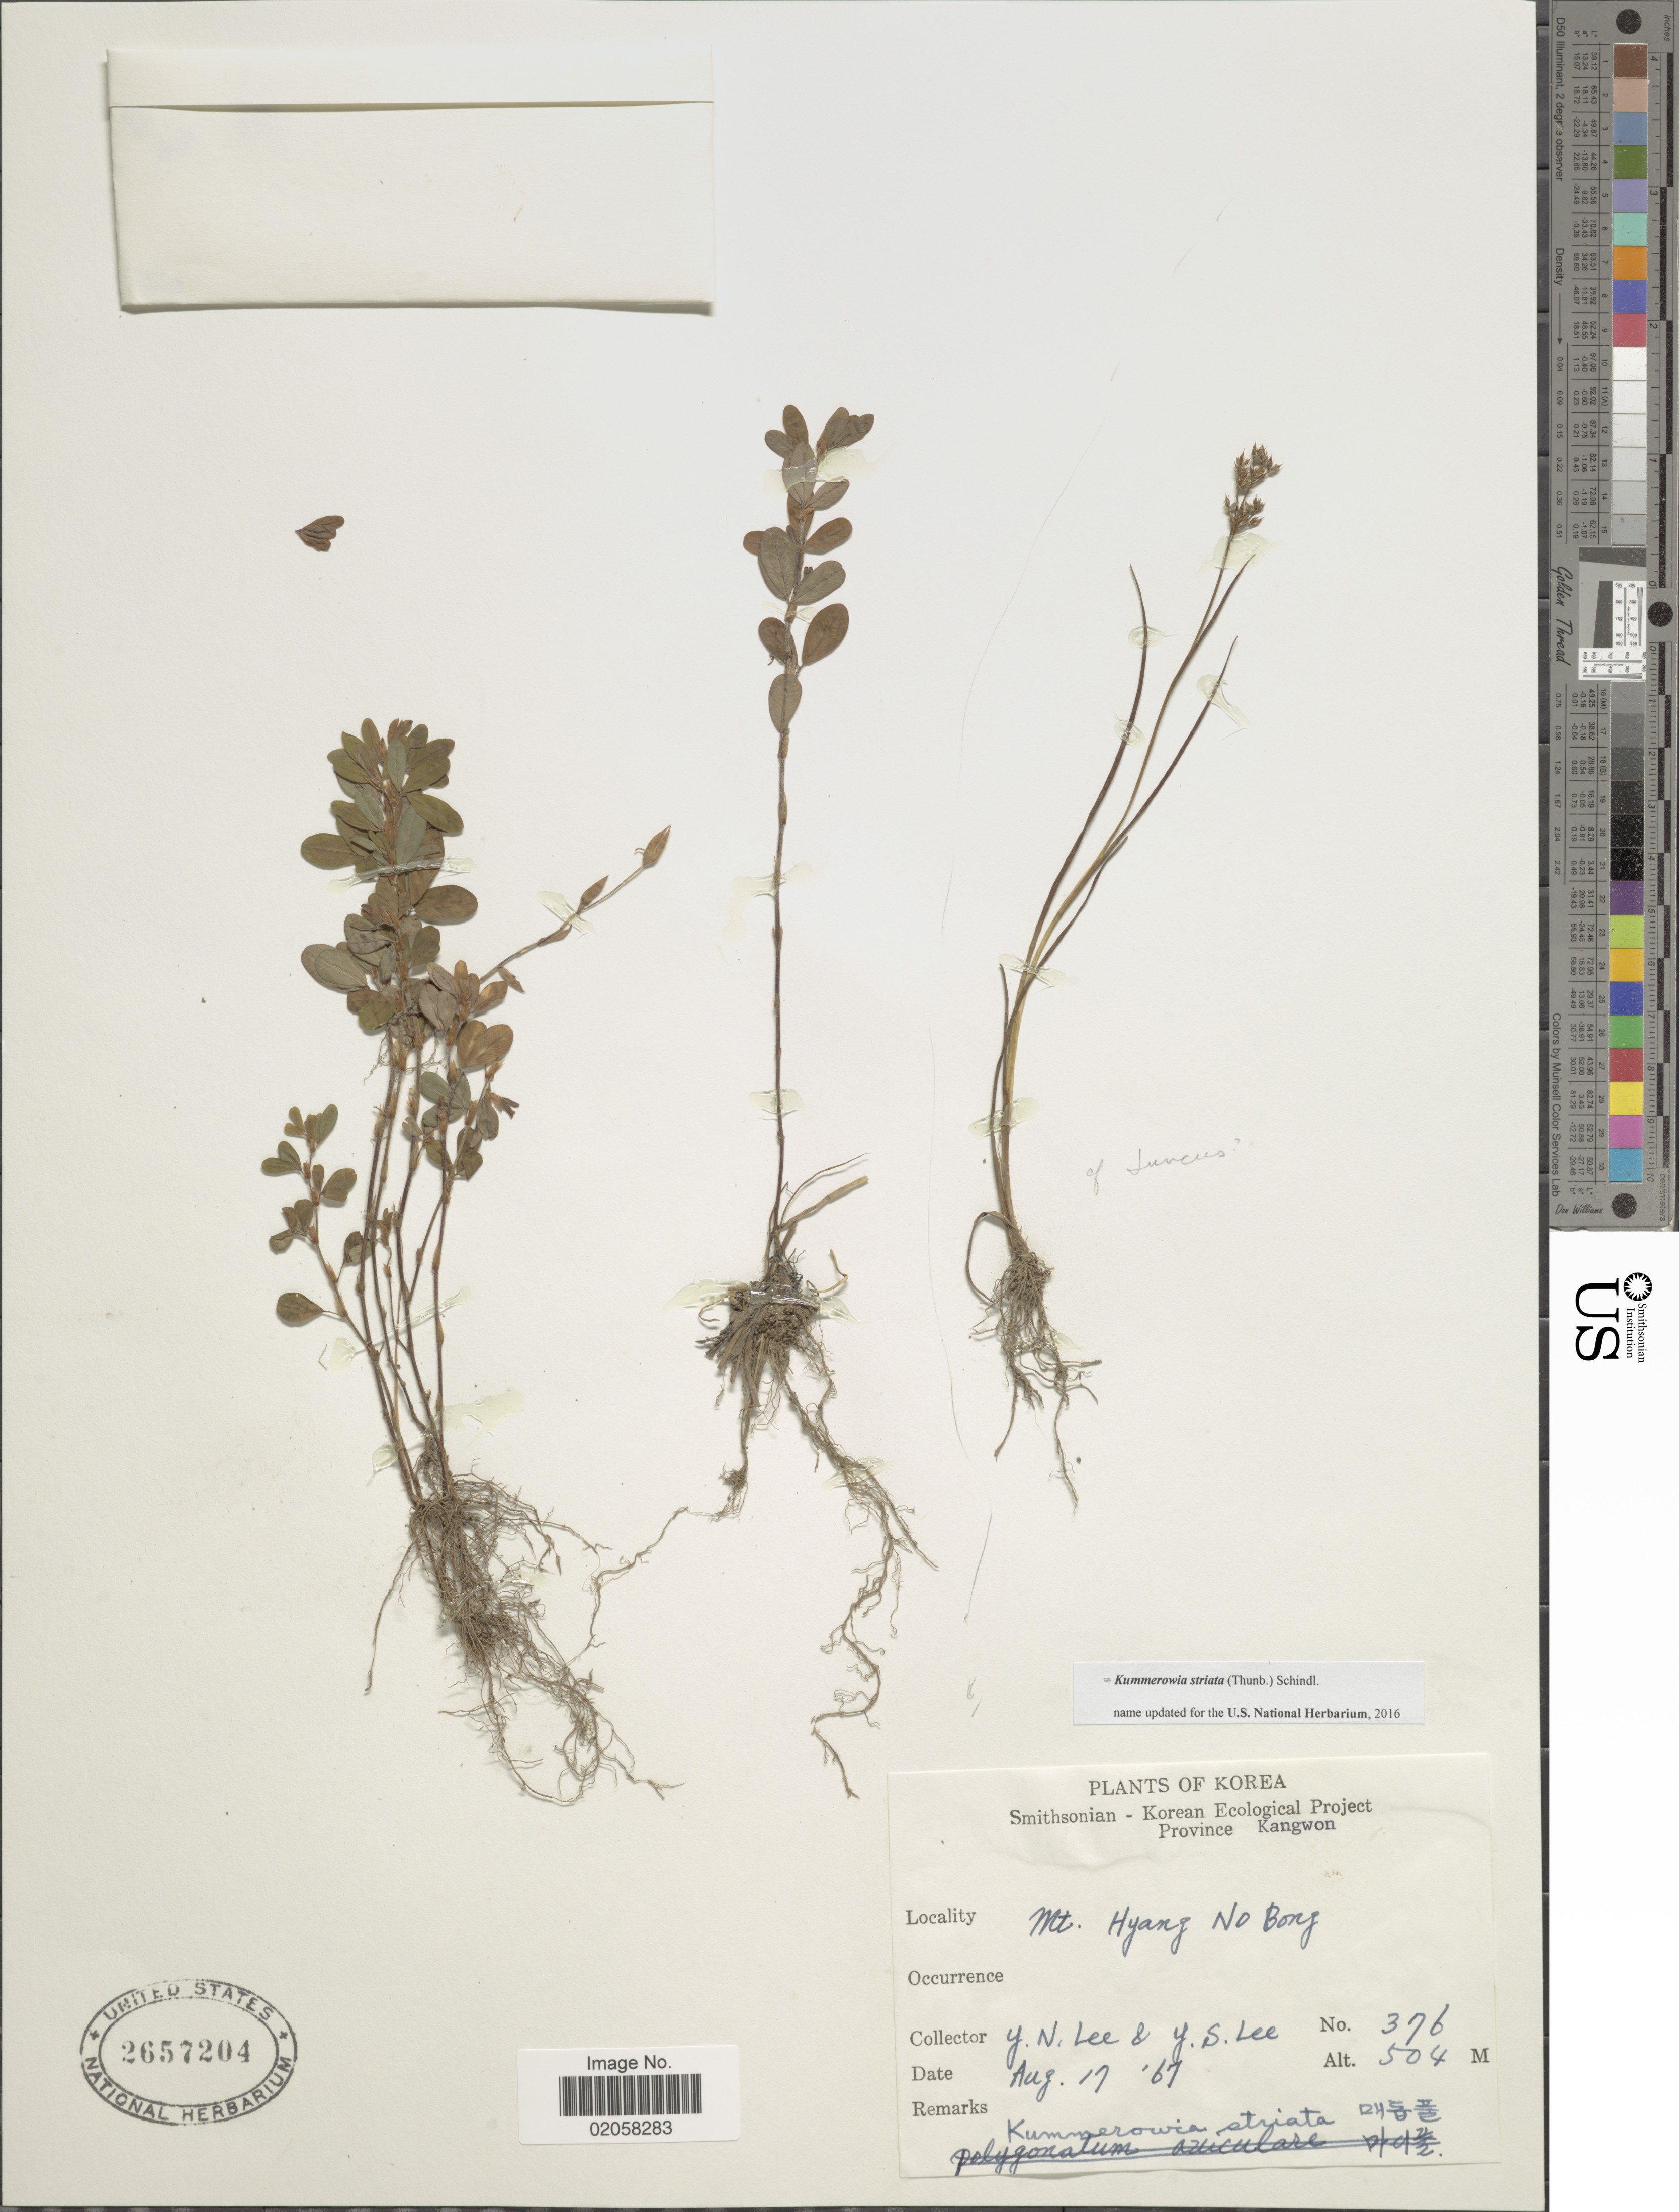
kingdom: Plantae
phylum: Tracheophyta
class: Magnoliopsida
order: Fabales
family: Fabaceae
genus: Kummerowia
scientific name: Kummerowia striata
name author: (Thunb.) Schindl.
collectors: Y. N. Lee & Y. S. Lee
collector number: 376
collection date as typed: Transcribed d/m/y: 17/8/67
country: North Korea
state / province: Kangwon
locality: Mt. Hyang No Bong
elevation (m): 504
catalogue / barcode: US 2657204